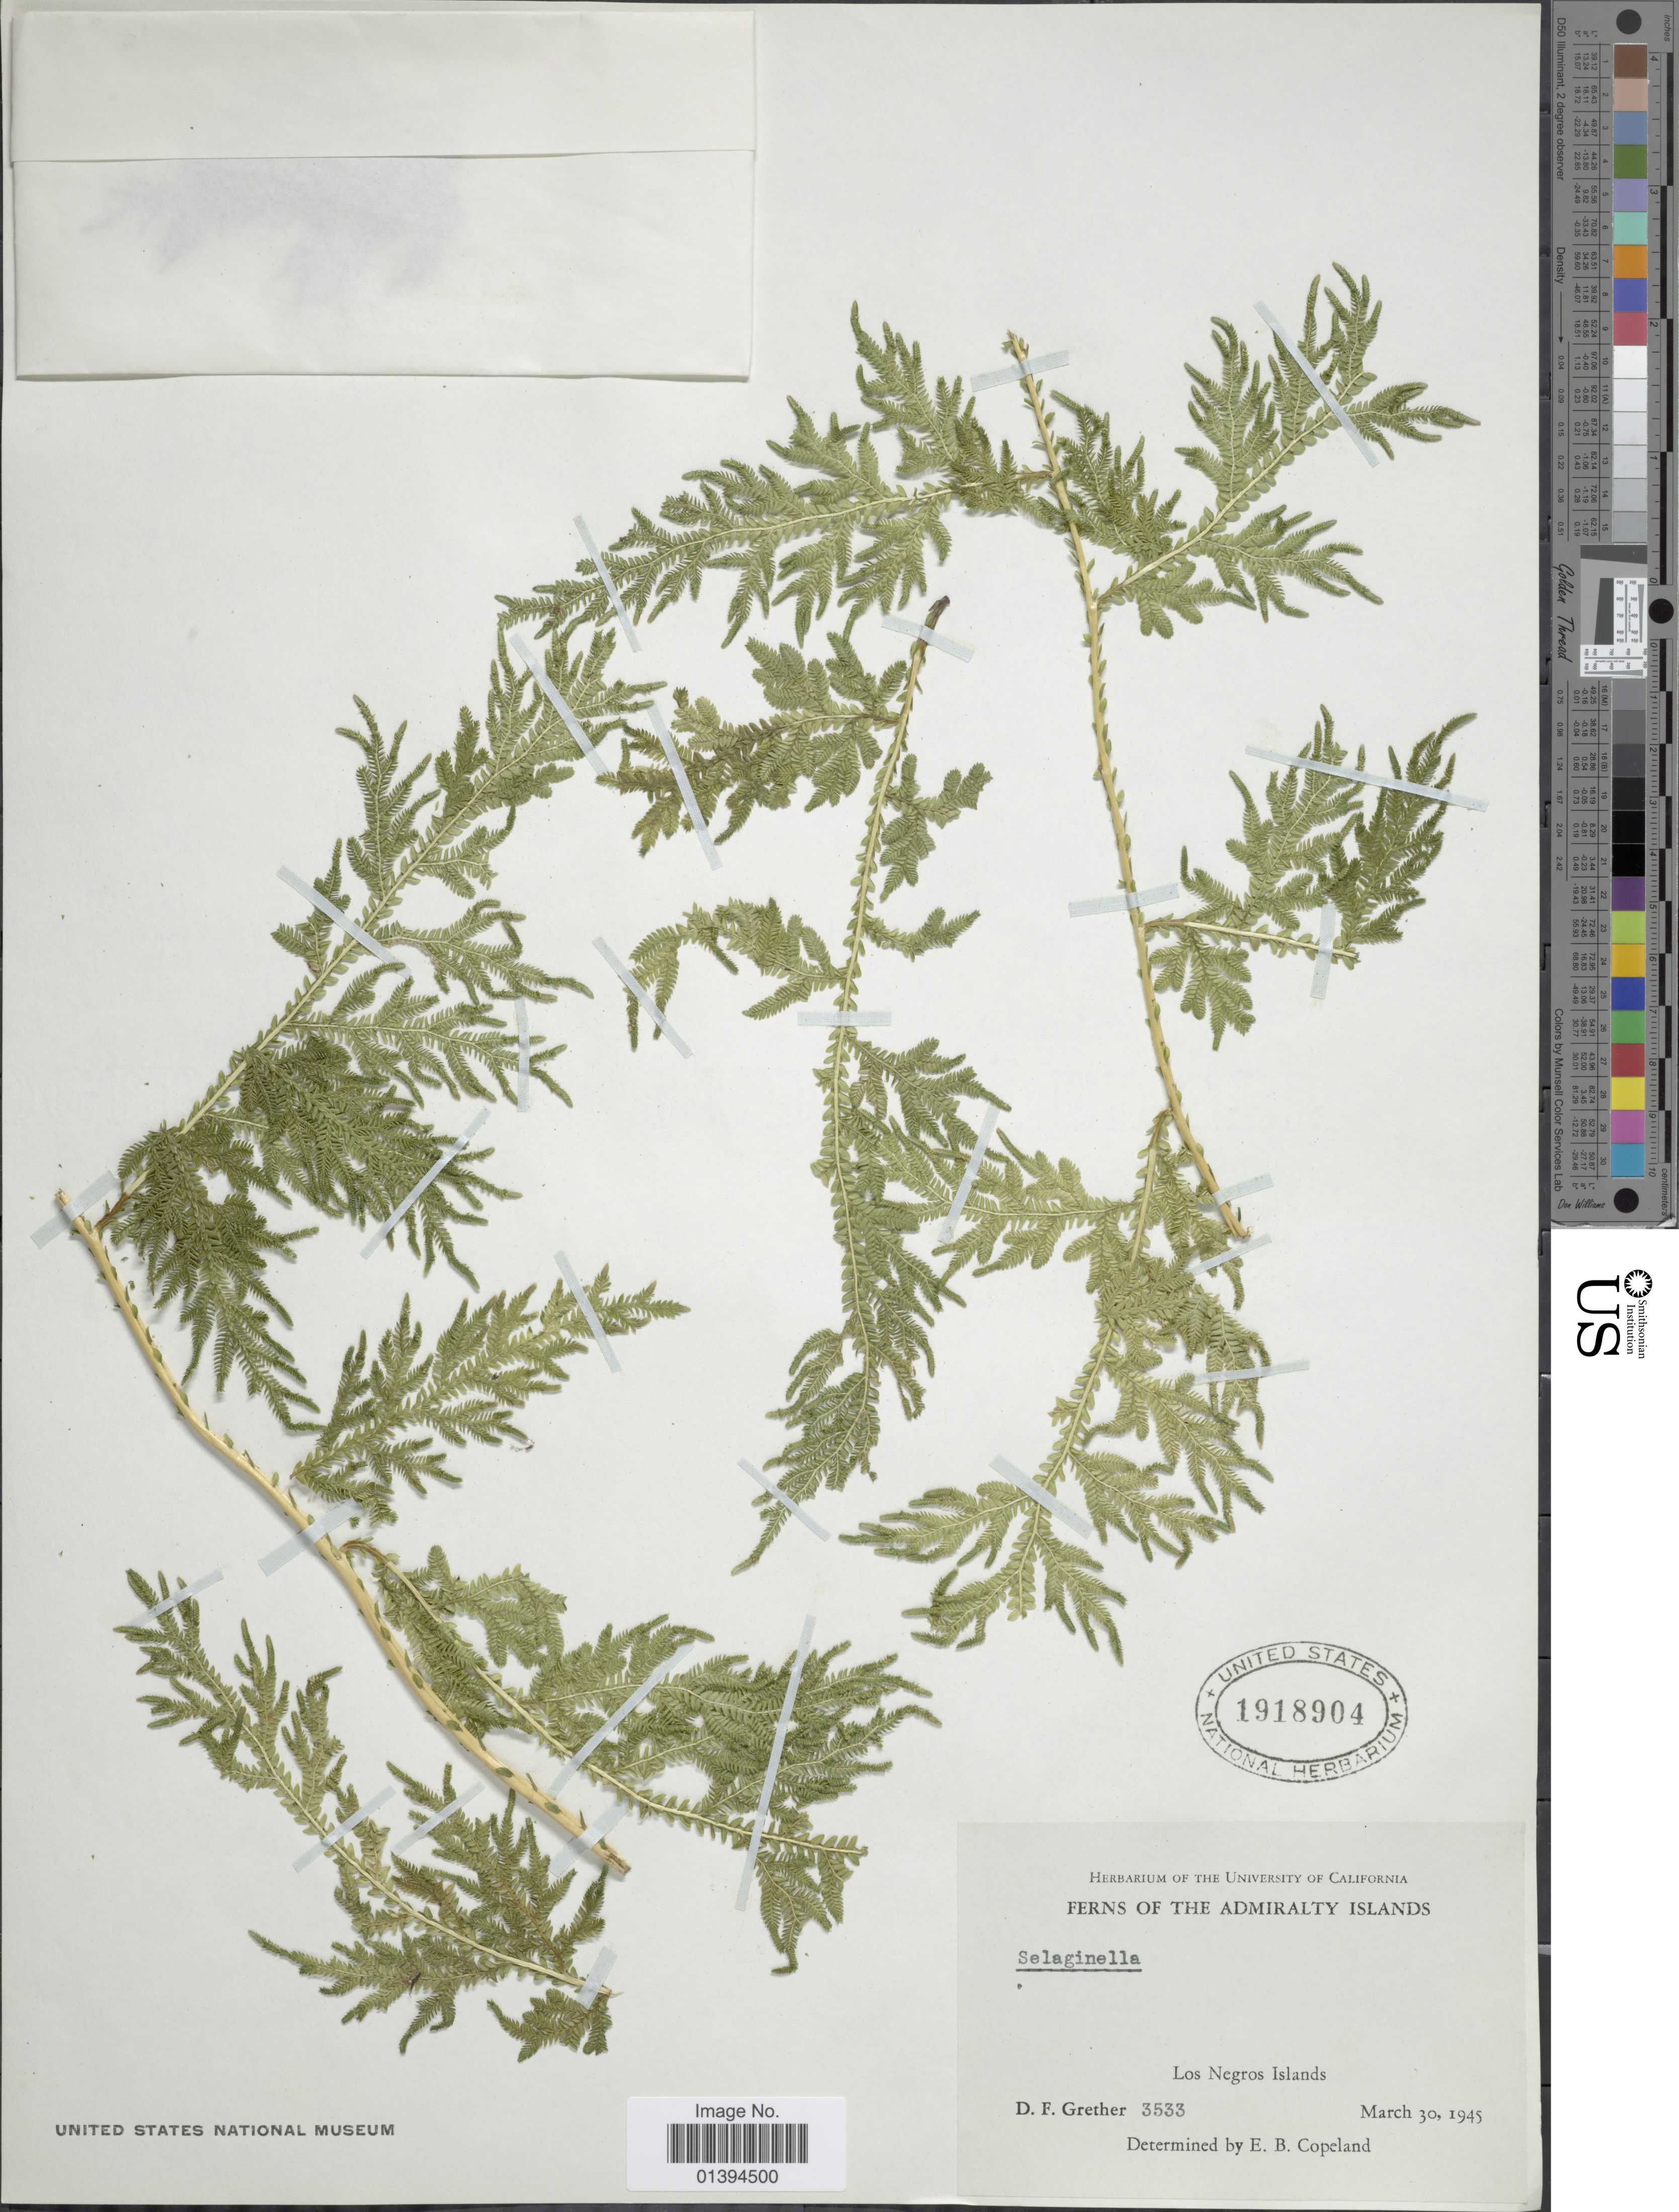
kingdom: Plantae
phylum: Tracheophyta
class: Lycopodiopsida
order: Selaginellales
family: Selaginellaceae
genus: Selaginella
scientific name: Selaginella sp.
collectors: D. F. Grether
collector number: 3533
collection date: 1945-03-30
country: Papua New Guinea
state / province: Manus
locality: Admiralty Islands, Los Negros Islands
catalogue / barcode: US 1918904